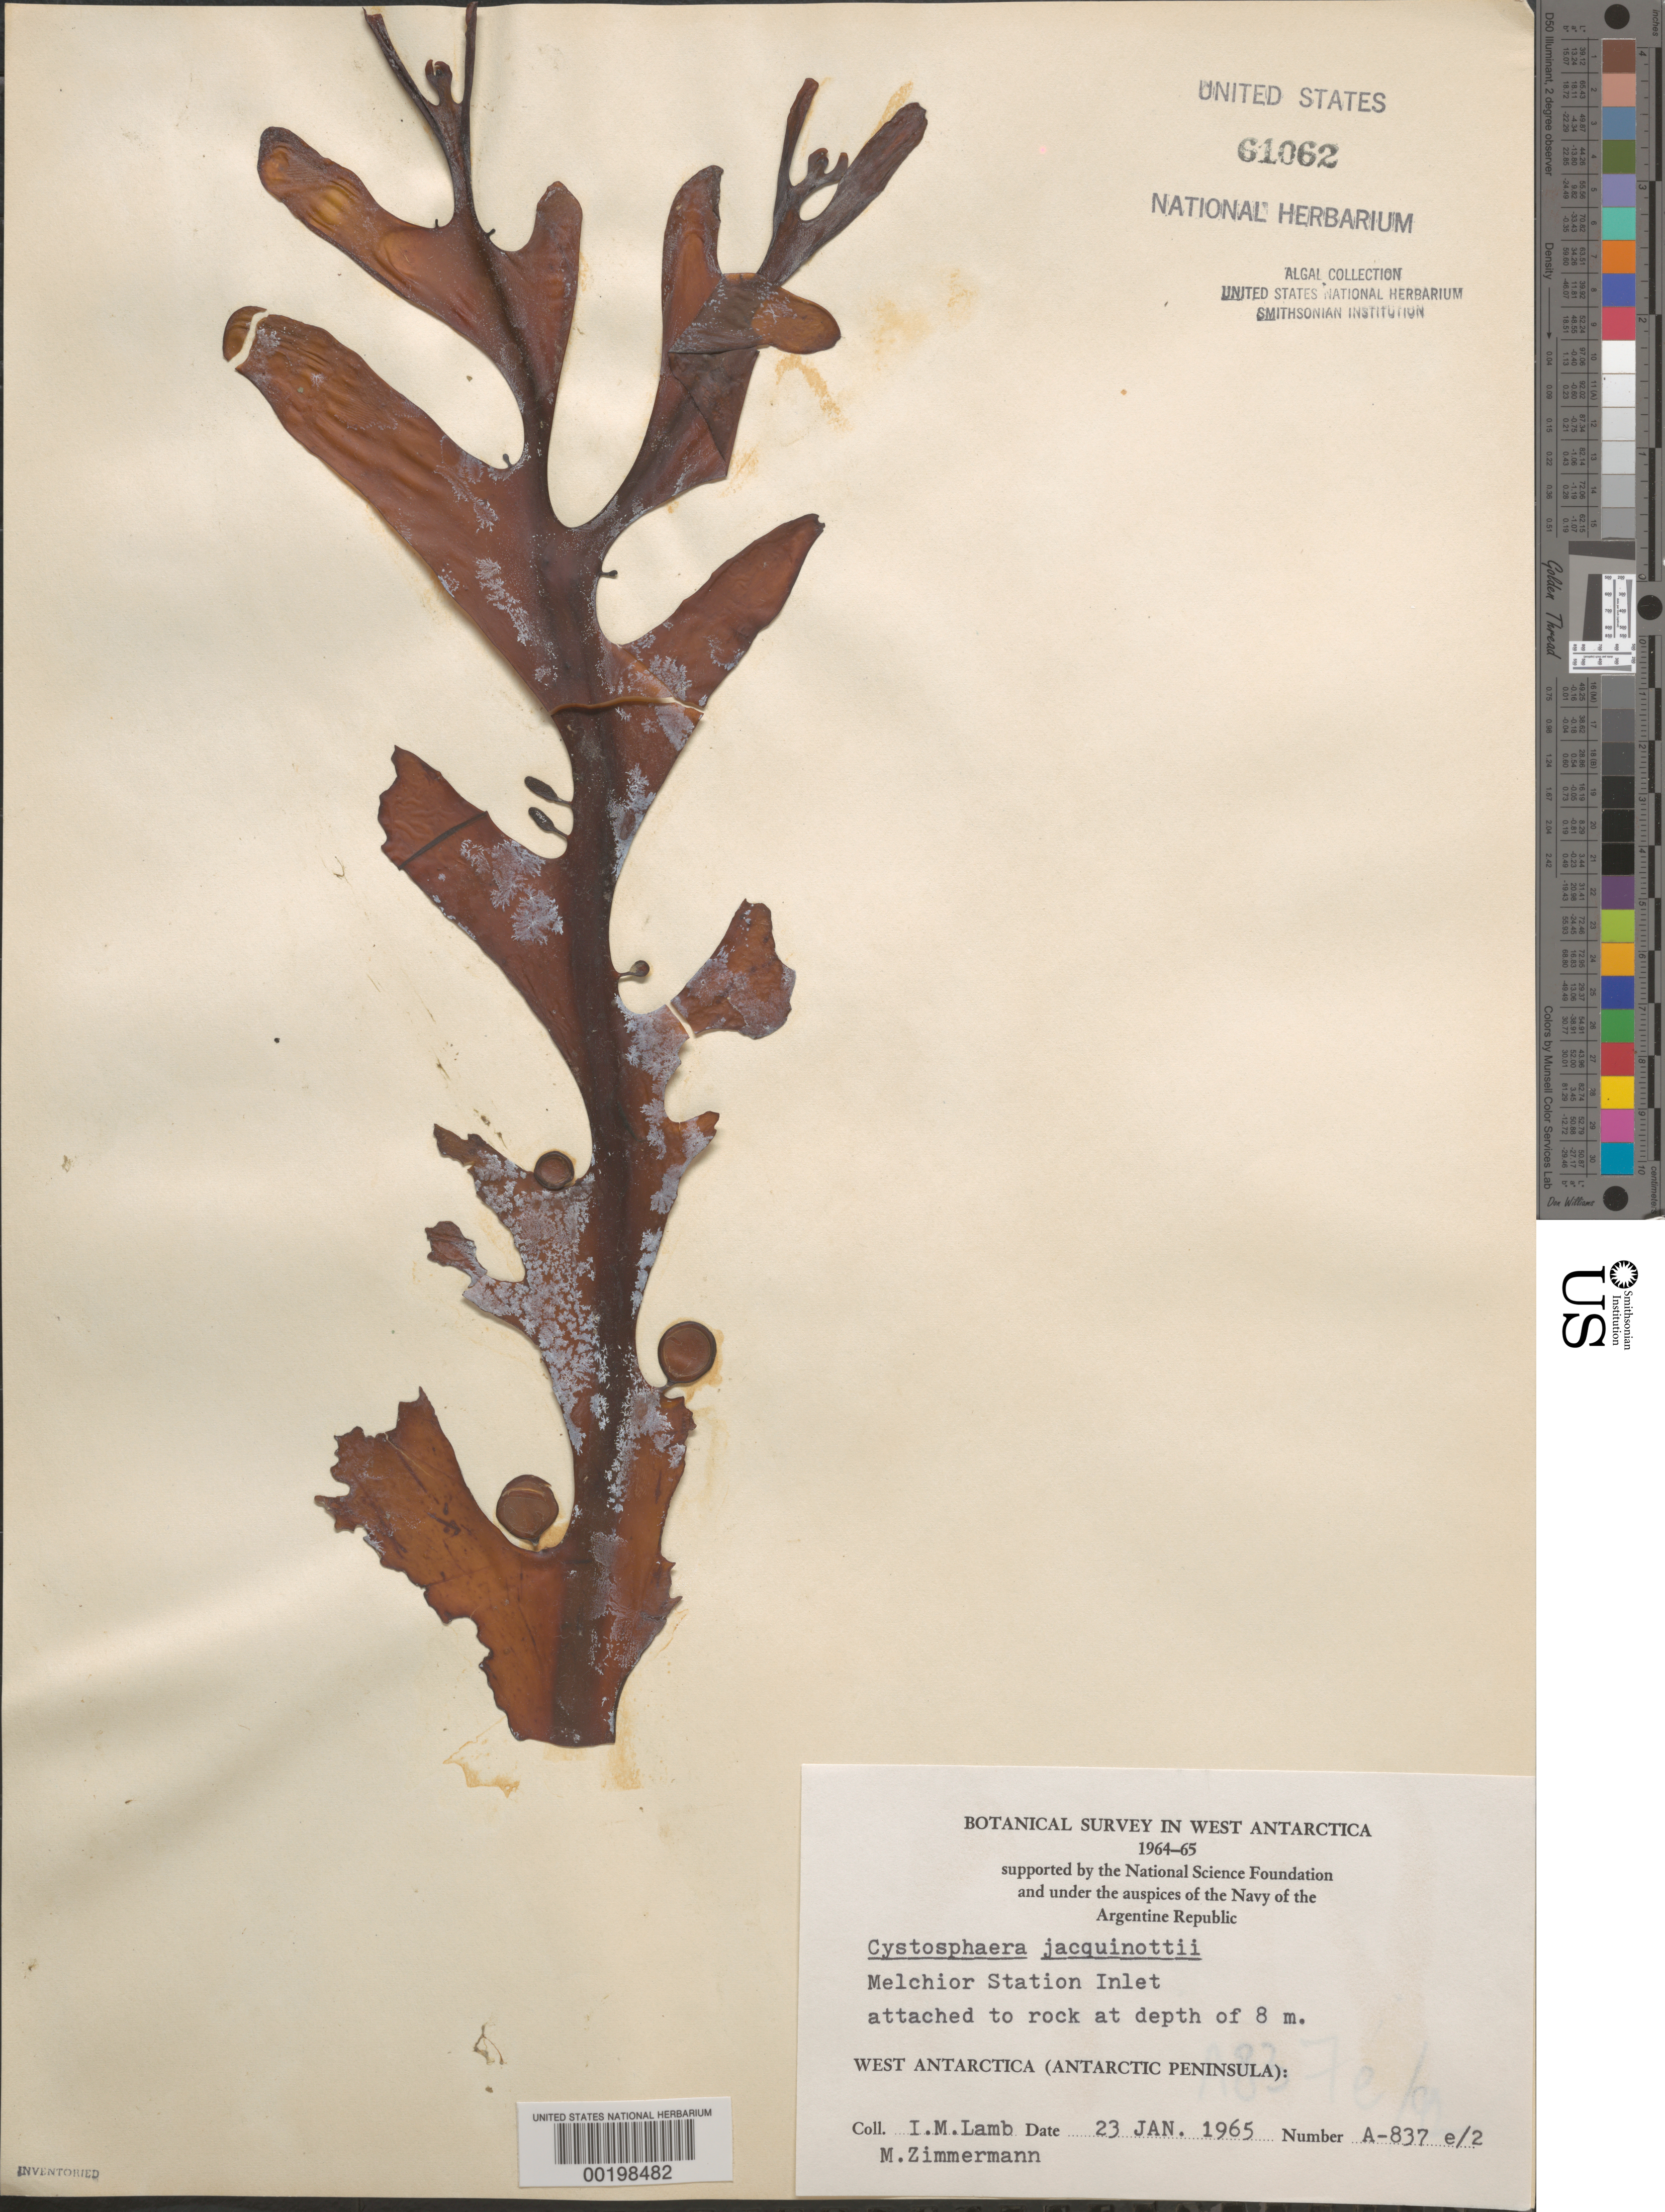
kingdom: Chromista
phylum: Ochrophyta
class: Phaeophyceae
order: Fucales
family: Seirococcaceae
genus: Cystosphaera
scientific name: Cystosphaera jacquinotii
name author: (Montagne) Skottsberg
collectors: I. M. Lamb & M. Zimmermann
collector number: A-837e-2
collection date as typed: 23 Jan 1965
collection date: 1965-01-23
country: Antarctica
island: Gamma Island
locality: Melchior Station Inlet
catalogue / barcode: US 61062